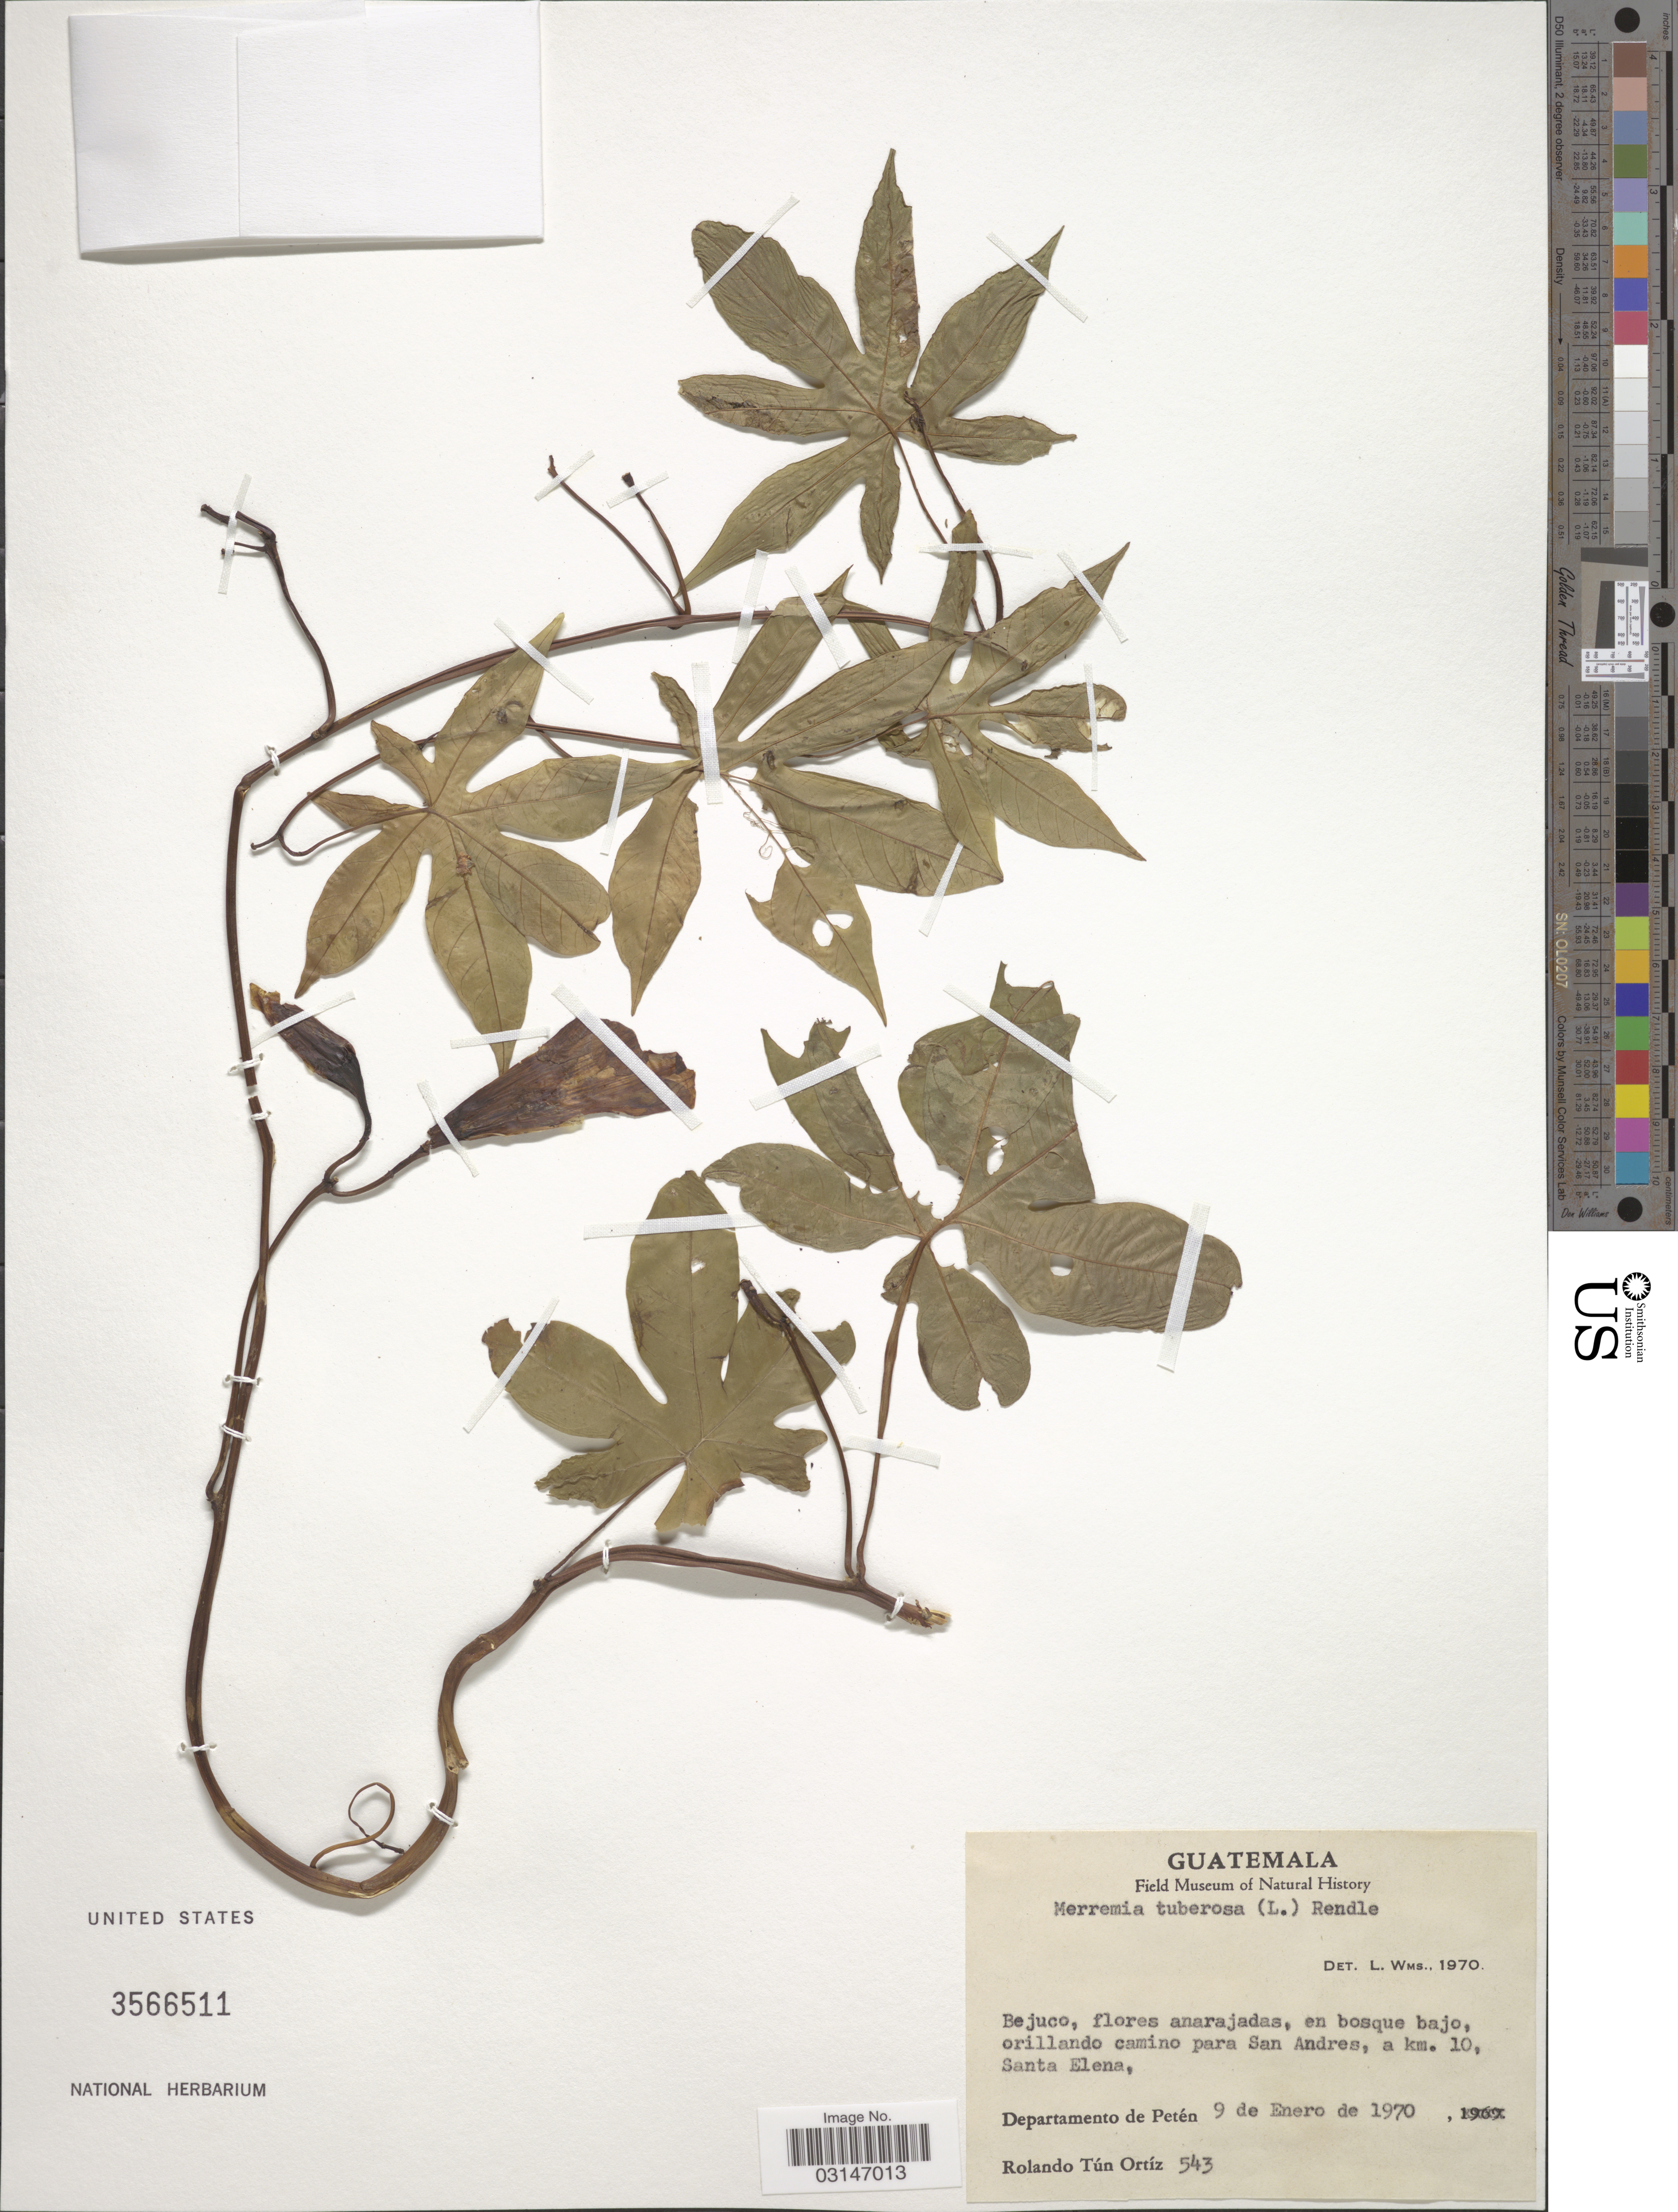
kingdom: Plantae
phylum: Tracheophyta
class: Magnoliopsida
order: Solanales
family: Convolvulaceae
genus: Distimake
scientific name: Distimake tuberosus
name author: (L.) A. R. Simões & Staples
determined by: Strong, Mark T., (BOT), Smithsonian Institution - National Museum of Natural History (UNITED STATES)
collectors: R. T. Ortíz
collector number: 543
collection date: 1970-01-09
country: Guatemala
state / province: El Petén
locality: En bosque bajo, orillando camino para San Andres, a km. 10 Santa Elena, Departamento de Petén.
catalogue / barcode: US 3566511